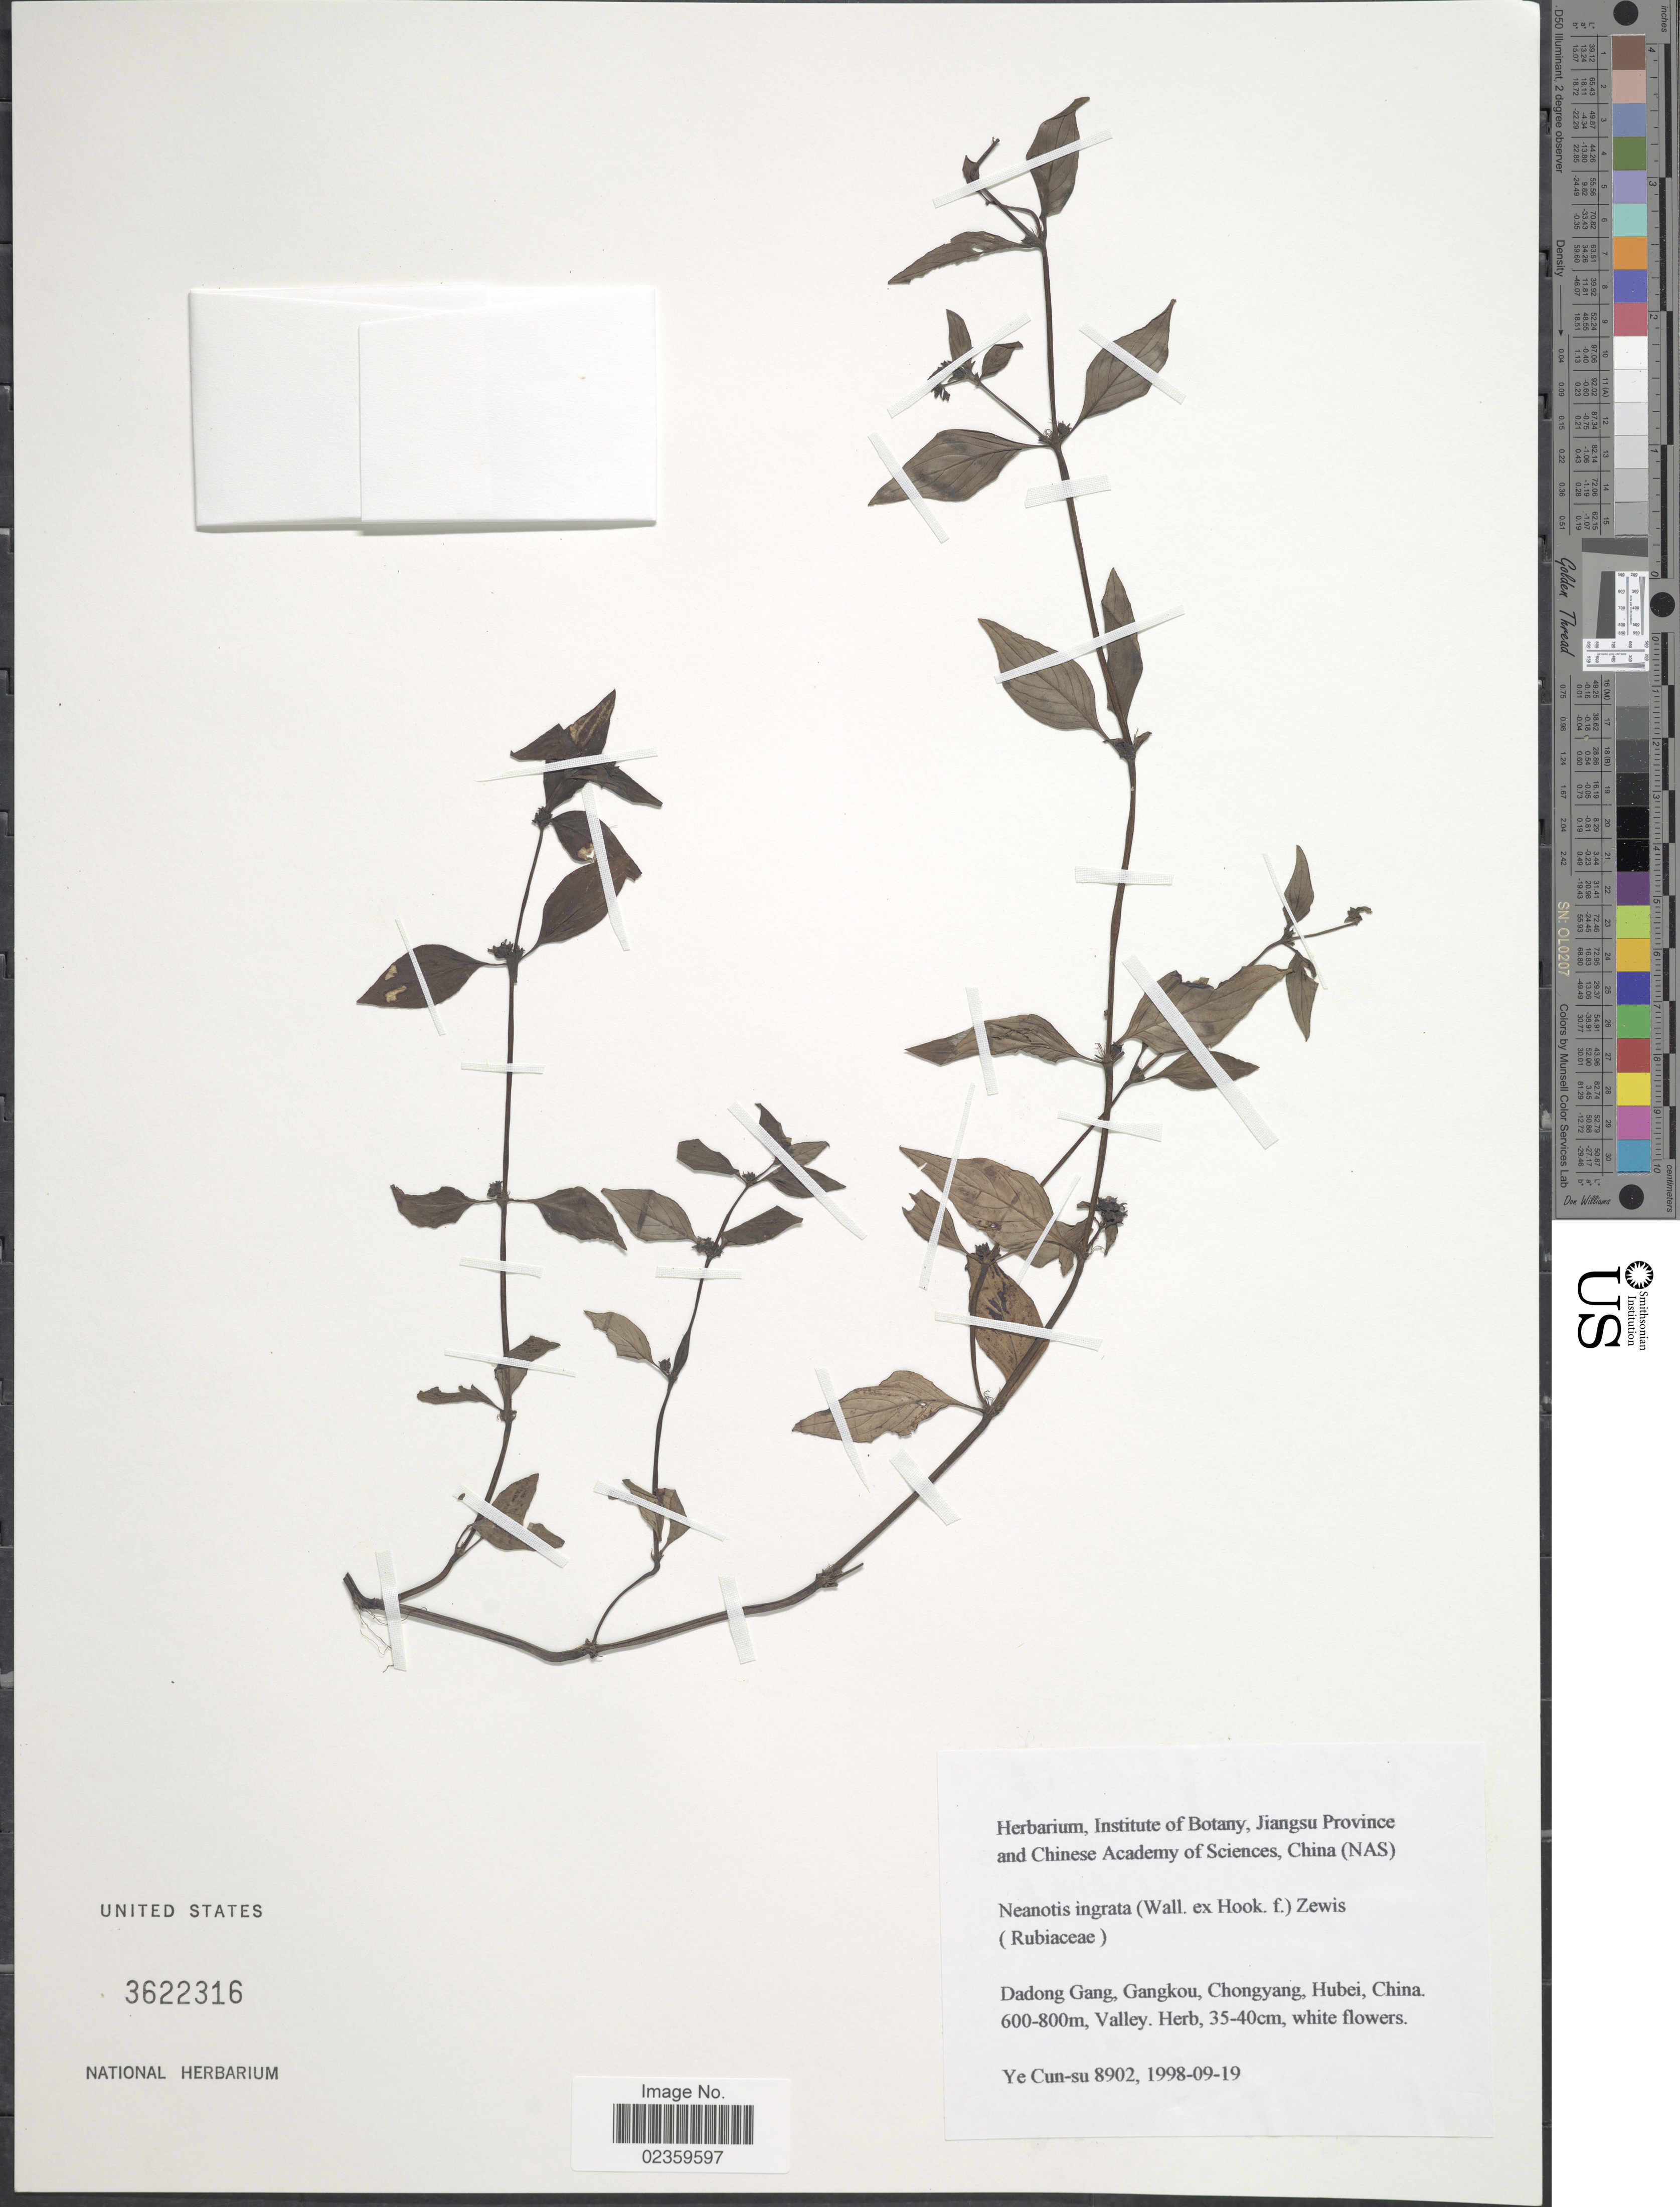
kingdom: Plantae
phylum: Tracheophyta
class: Magnoliopsida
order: Gentianales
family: Rubiaceae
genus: Neanotis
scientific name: Neanotis ingrata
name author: (Wall. ex Hook. f.) W.H. Lewis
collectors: Ye Cun-su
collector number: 8902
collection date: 1998-09-19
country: China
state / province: Hubei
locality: Dadong Gang, Gangkou, Chongyang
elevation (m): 600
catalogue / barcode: US 3622316